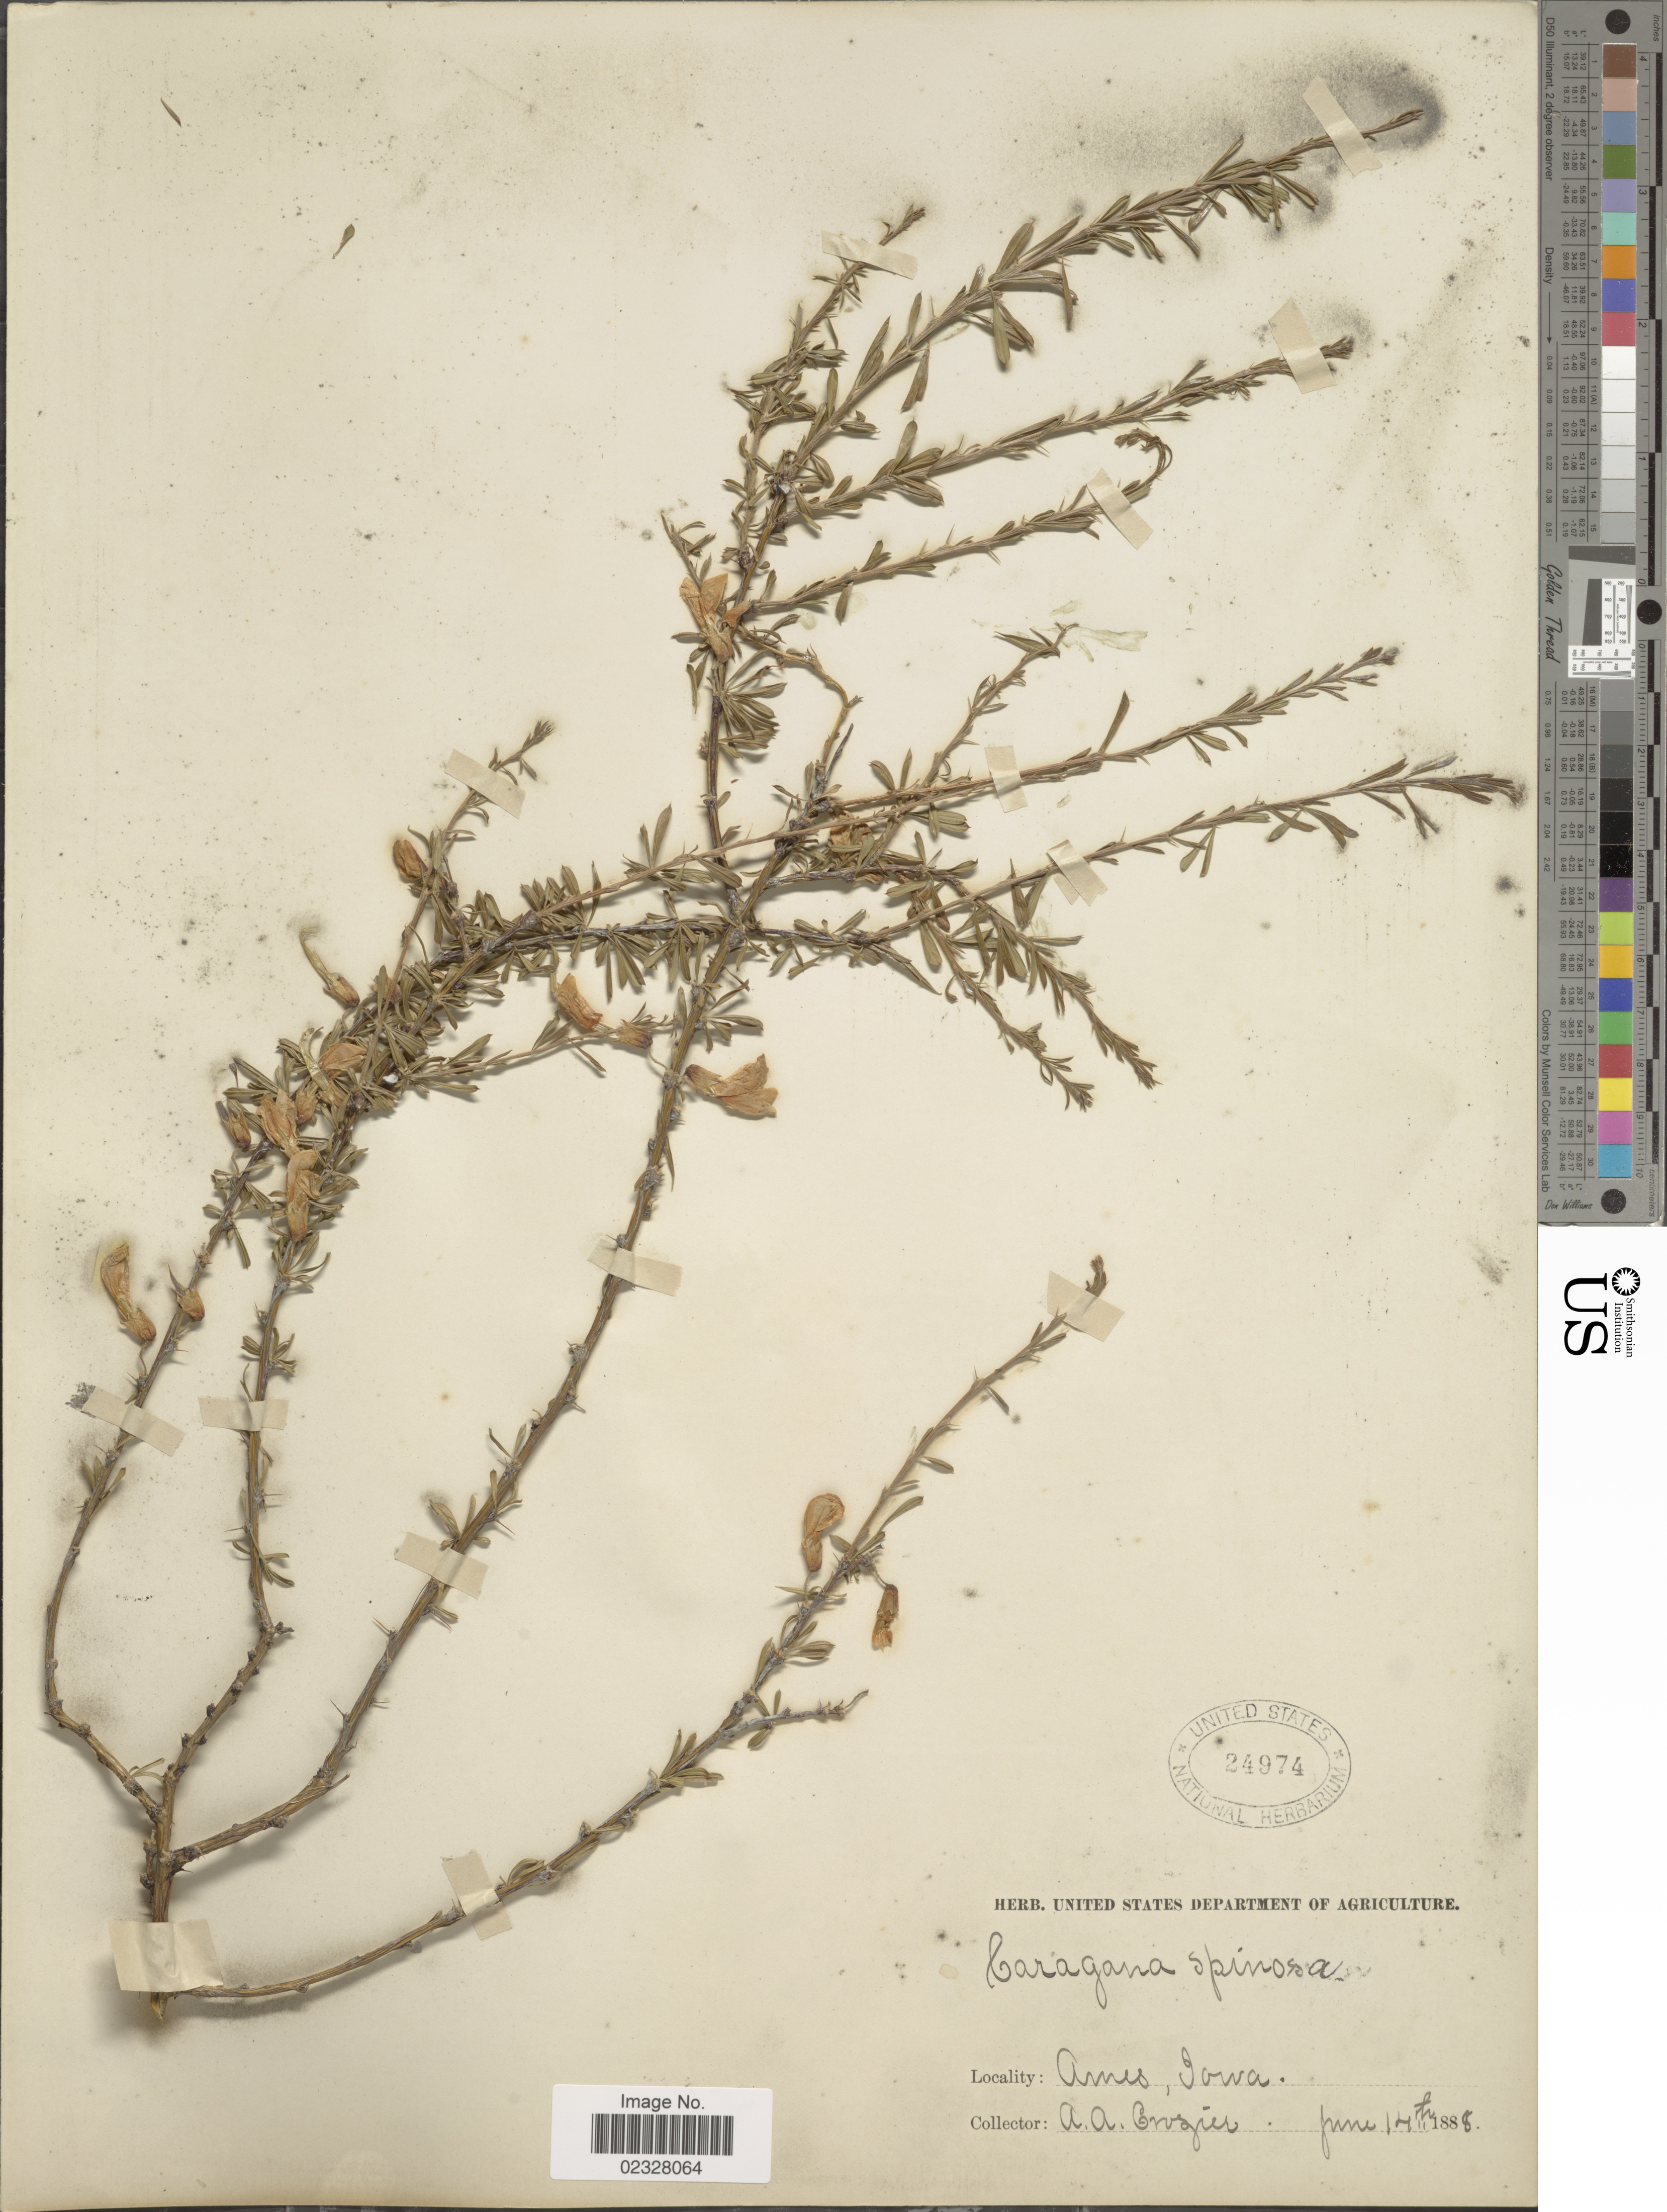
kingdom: Plantae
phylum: Tracheophyta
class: Magnoliopsida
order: Fabales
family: Fabaceae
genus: Caragana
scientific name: Caragana spinosa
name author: (L.) DC.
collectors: A. Crozier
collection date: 1888-06-14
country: United States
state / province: Iowa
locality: Ames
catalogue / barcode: US 24974